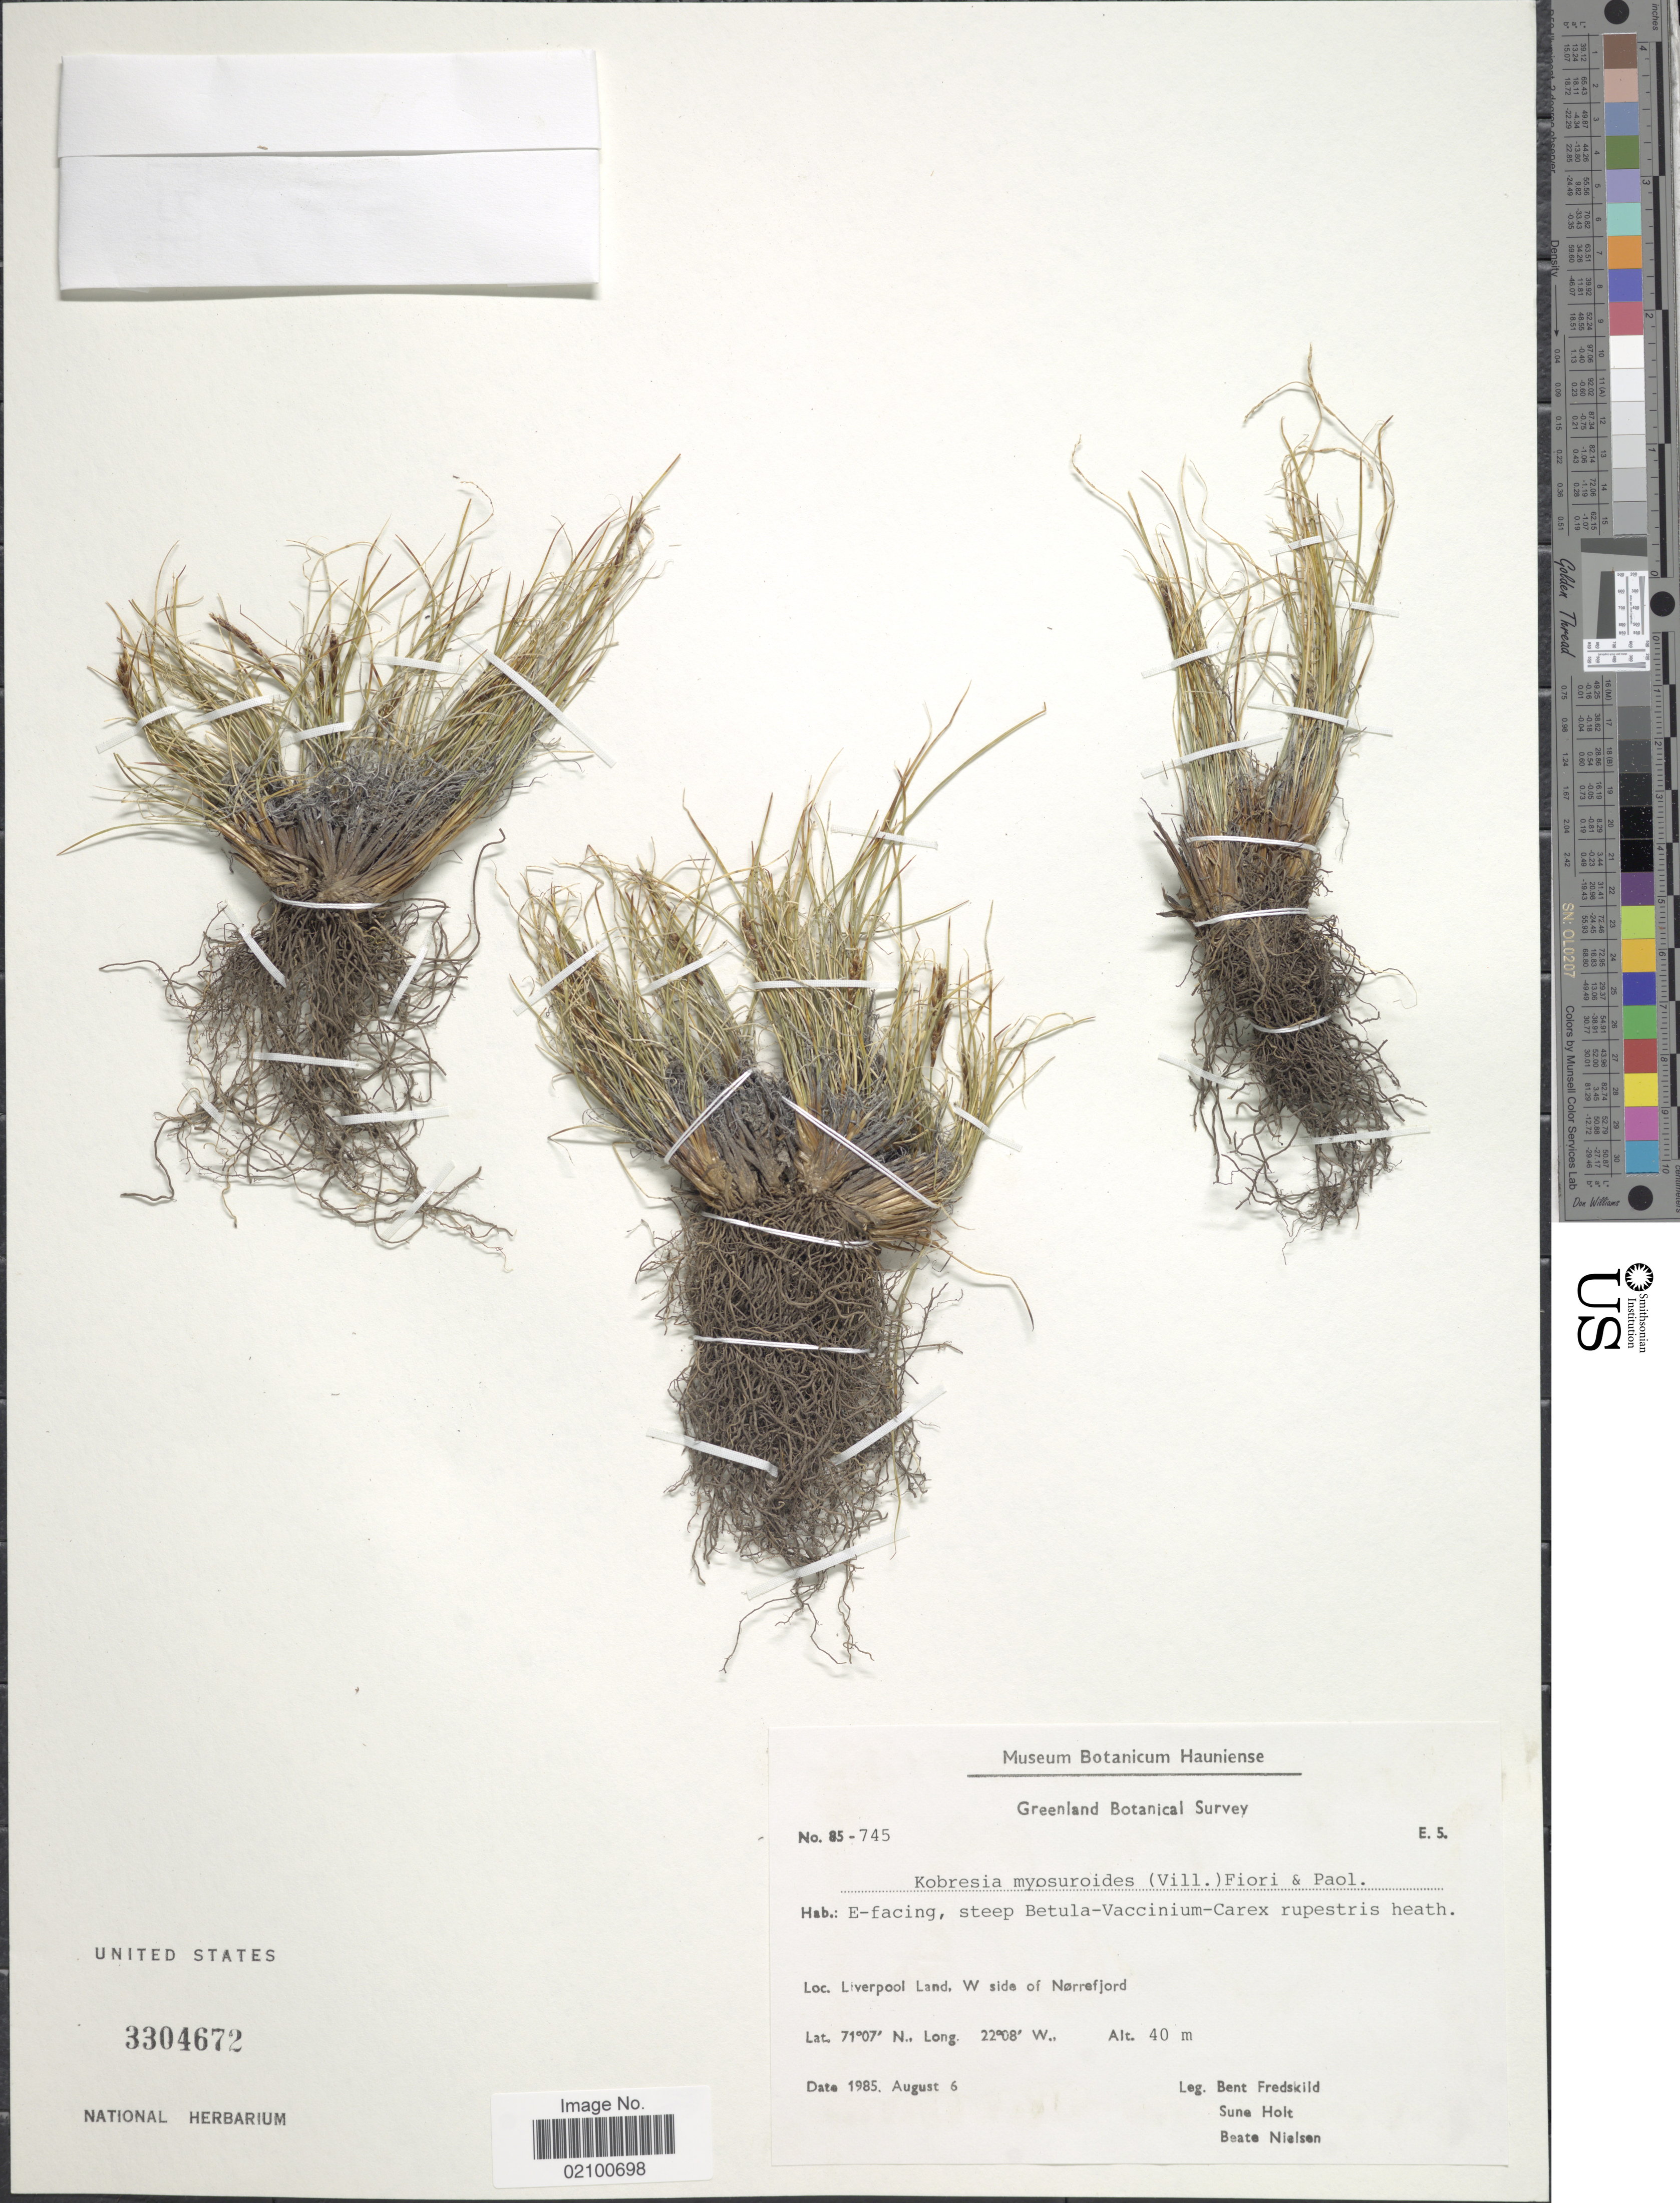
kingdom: Plantae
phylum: Tracheophyta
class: Liliopsida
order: Poales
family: Cyperaceae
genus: Carex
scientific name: Carex myosuroides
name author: Vill.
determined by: Strong, M. T., (US), Smithsonian Institution - National Museum of Natural History (UNITED STATES)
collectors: B. Fredskild, S. Holt & B. Nielsen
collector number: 85-745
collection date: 1985-08-06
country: Greenland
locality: Liverpool Land, W side of Norrefjord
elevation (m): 40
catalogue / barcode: US 3304672